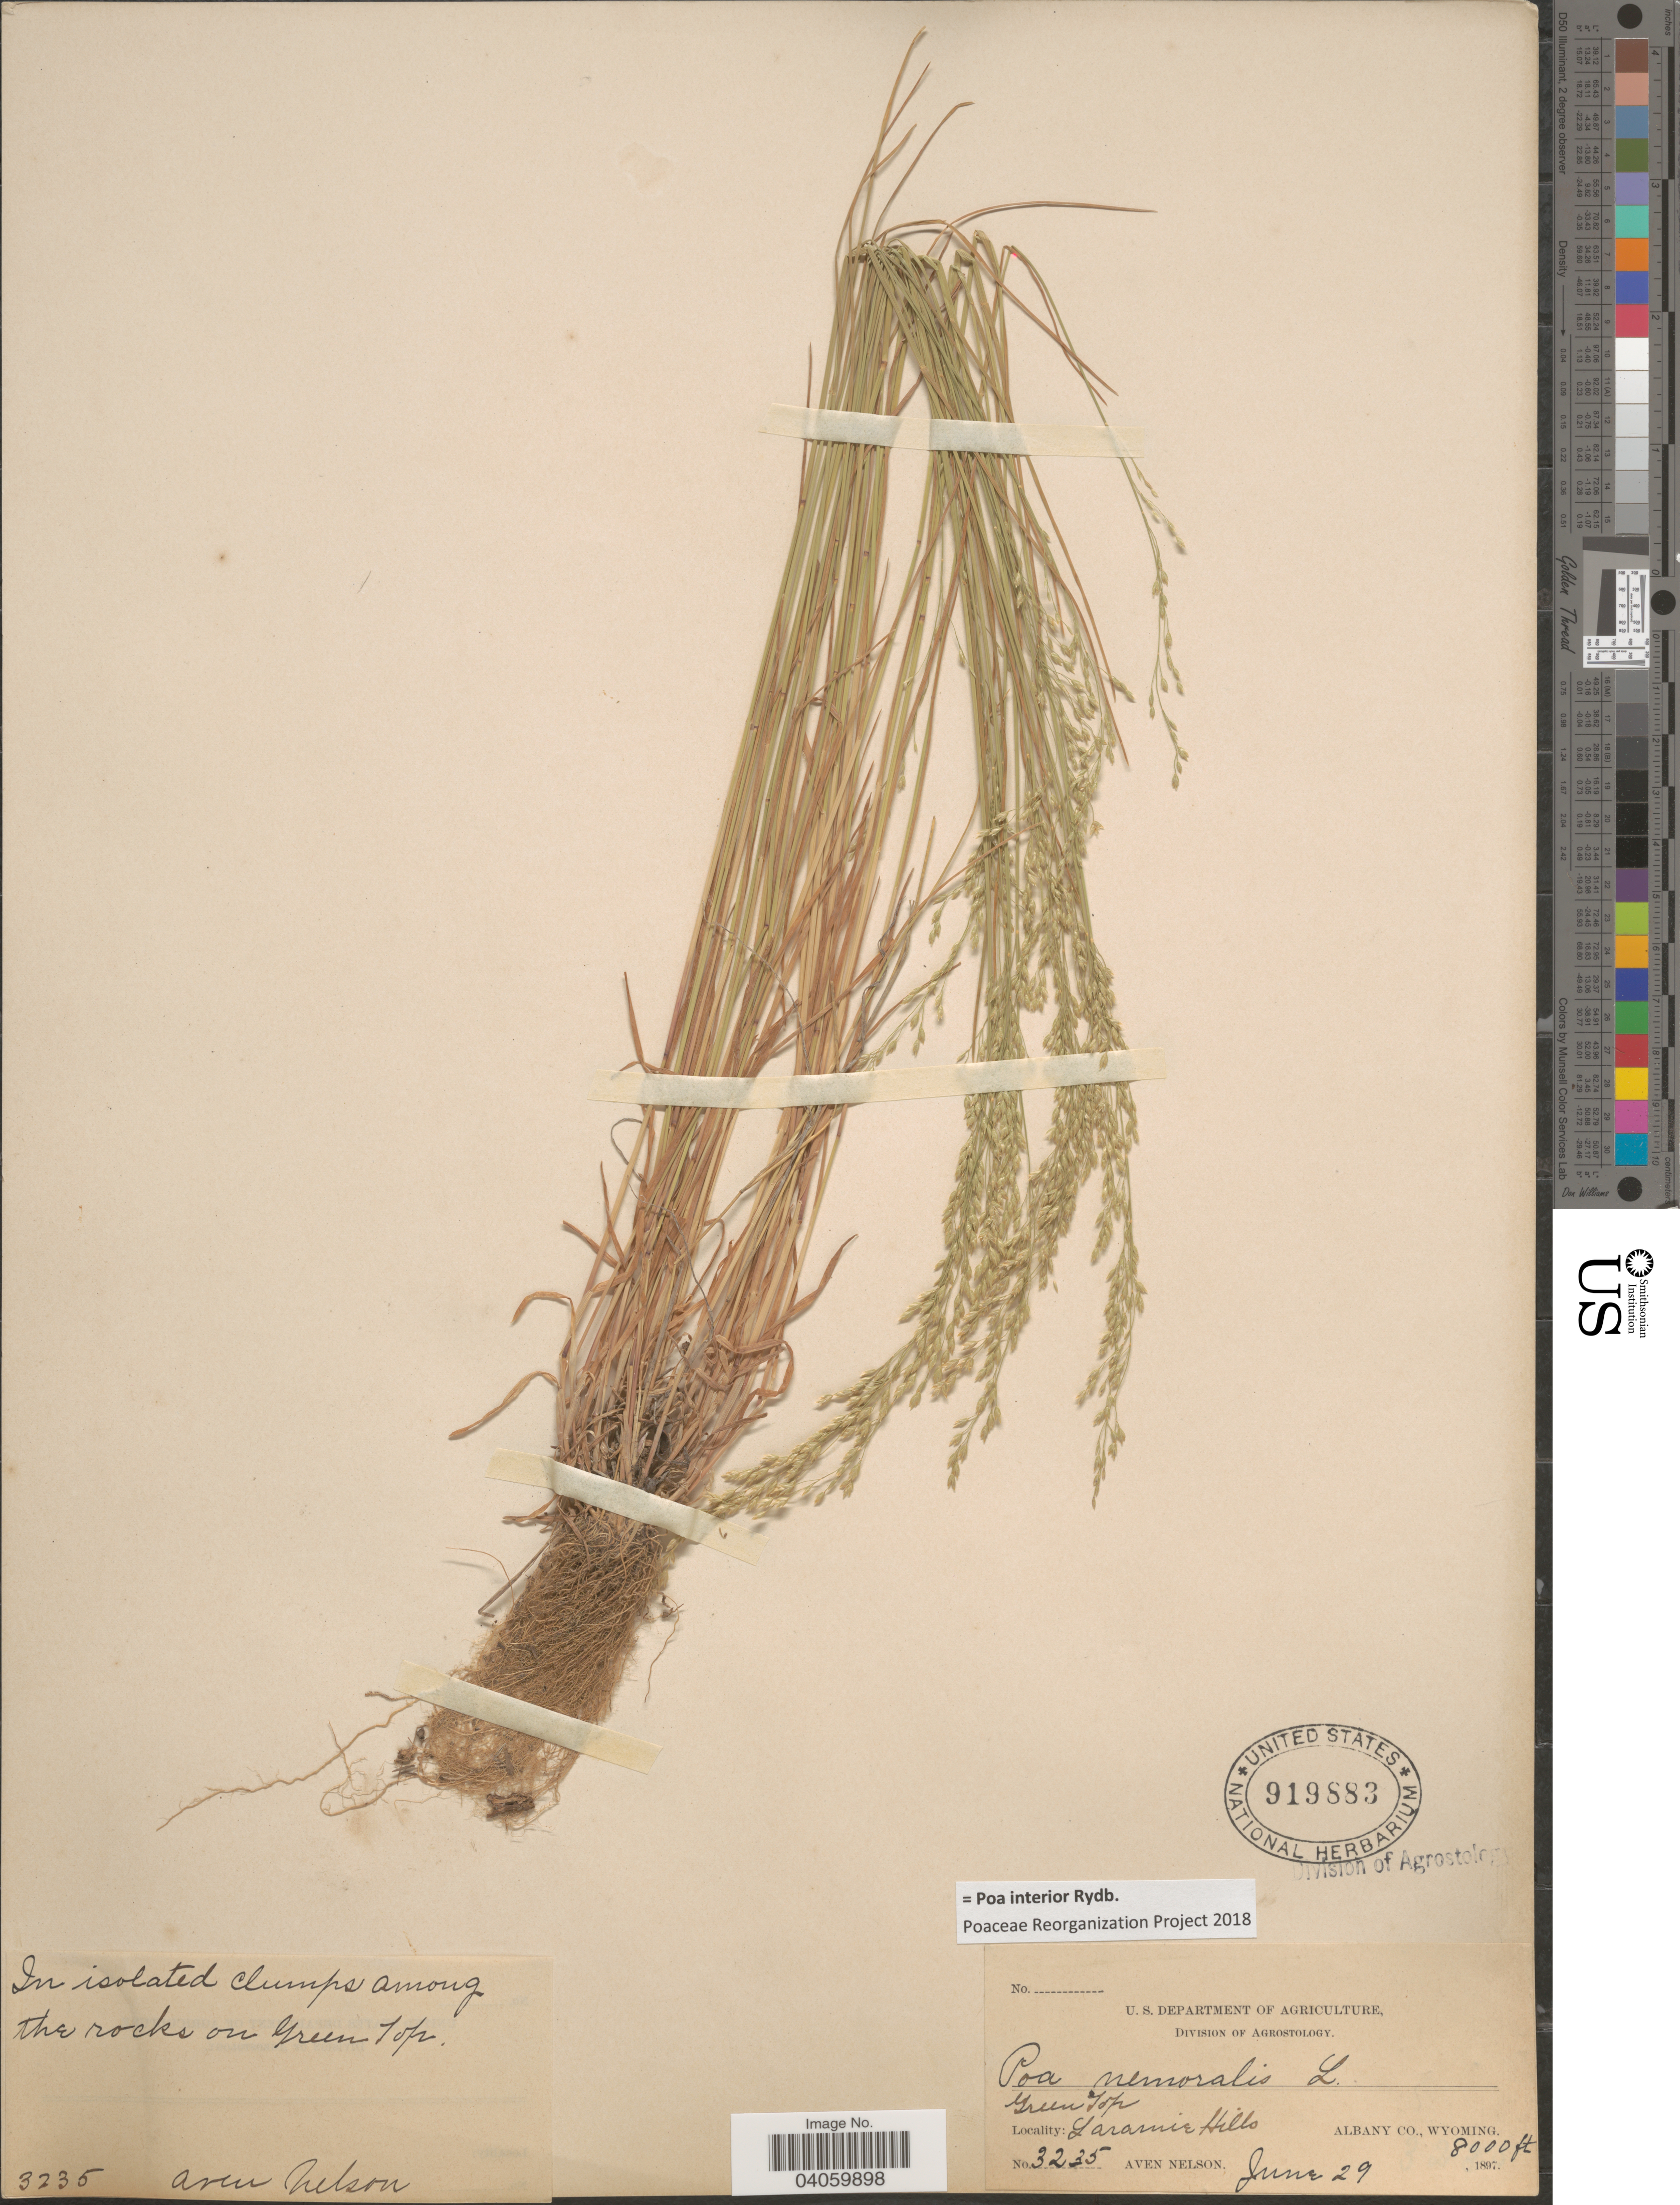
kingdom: Plantae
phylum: Tracheophyta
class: Liliopsida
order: Poales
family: Poaceae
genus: Poa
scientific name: Poa interior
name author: Rydb.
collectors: A. Nelson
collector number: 3235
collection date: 1897-06-29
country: United States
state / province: Wyoming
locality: Green Top. Laramie Hills. Albany Co.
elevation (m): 2438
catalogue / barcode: US 919883